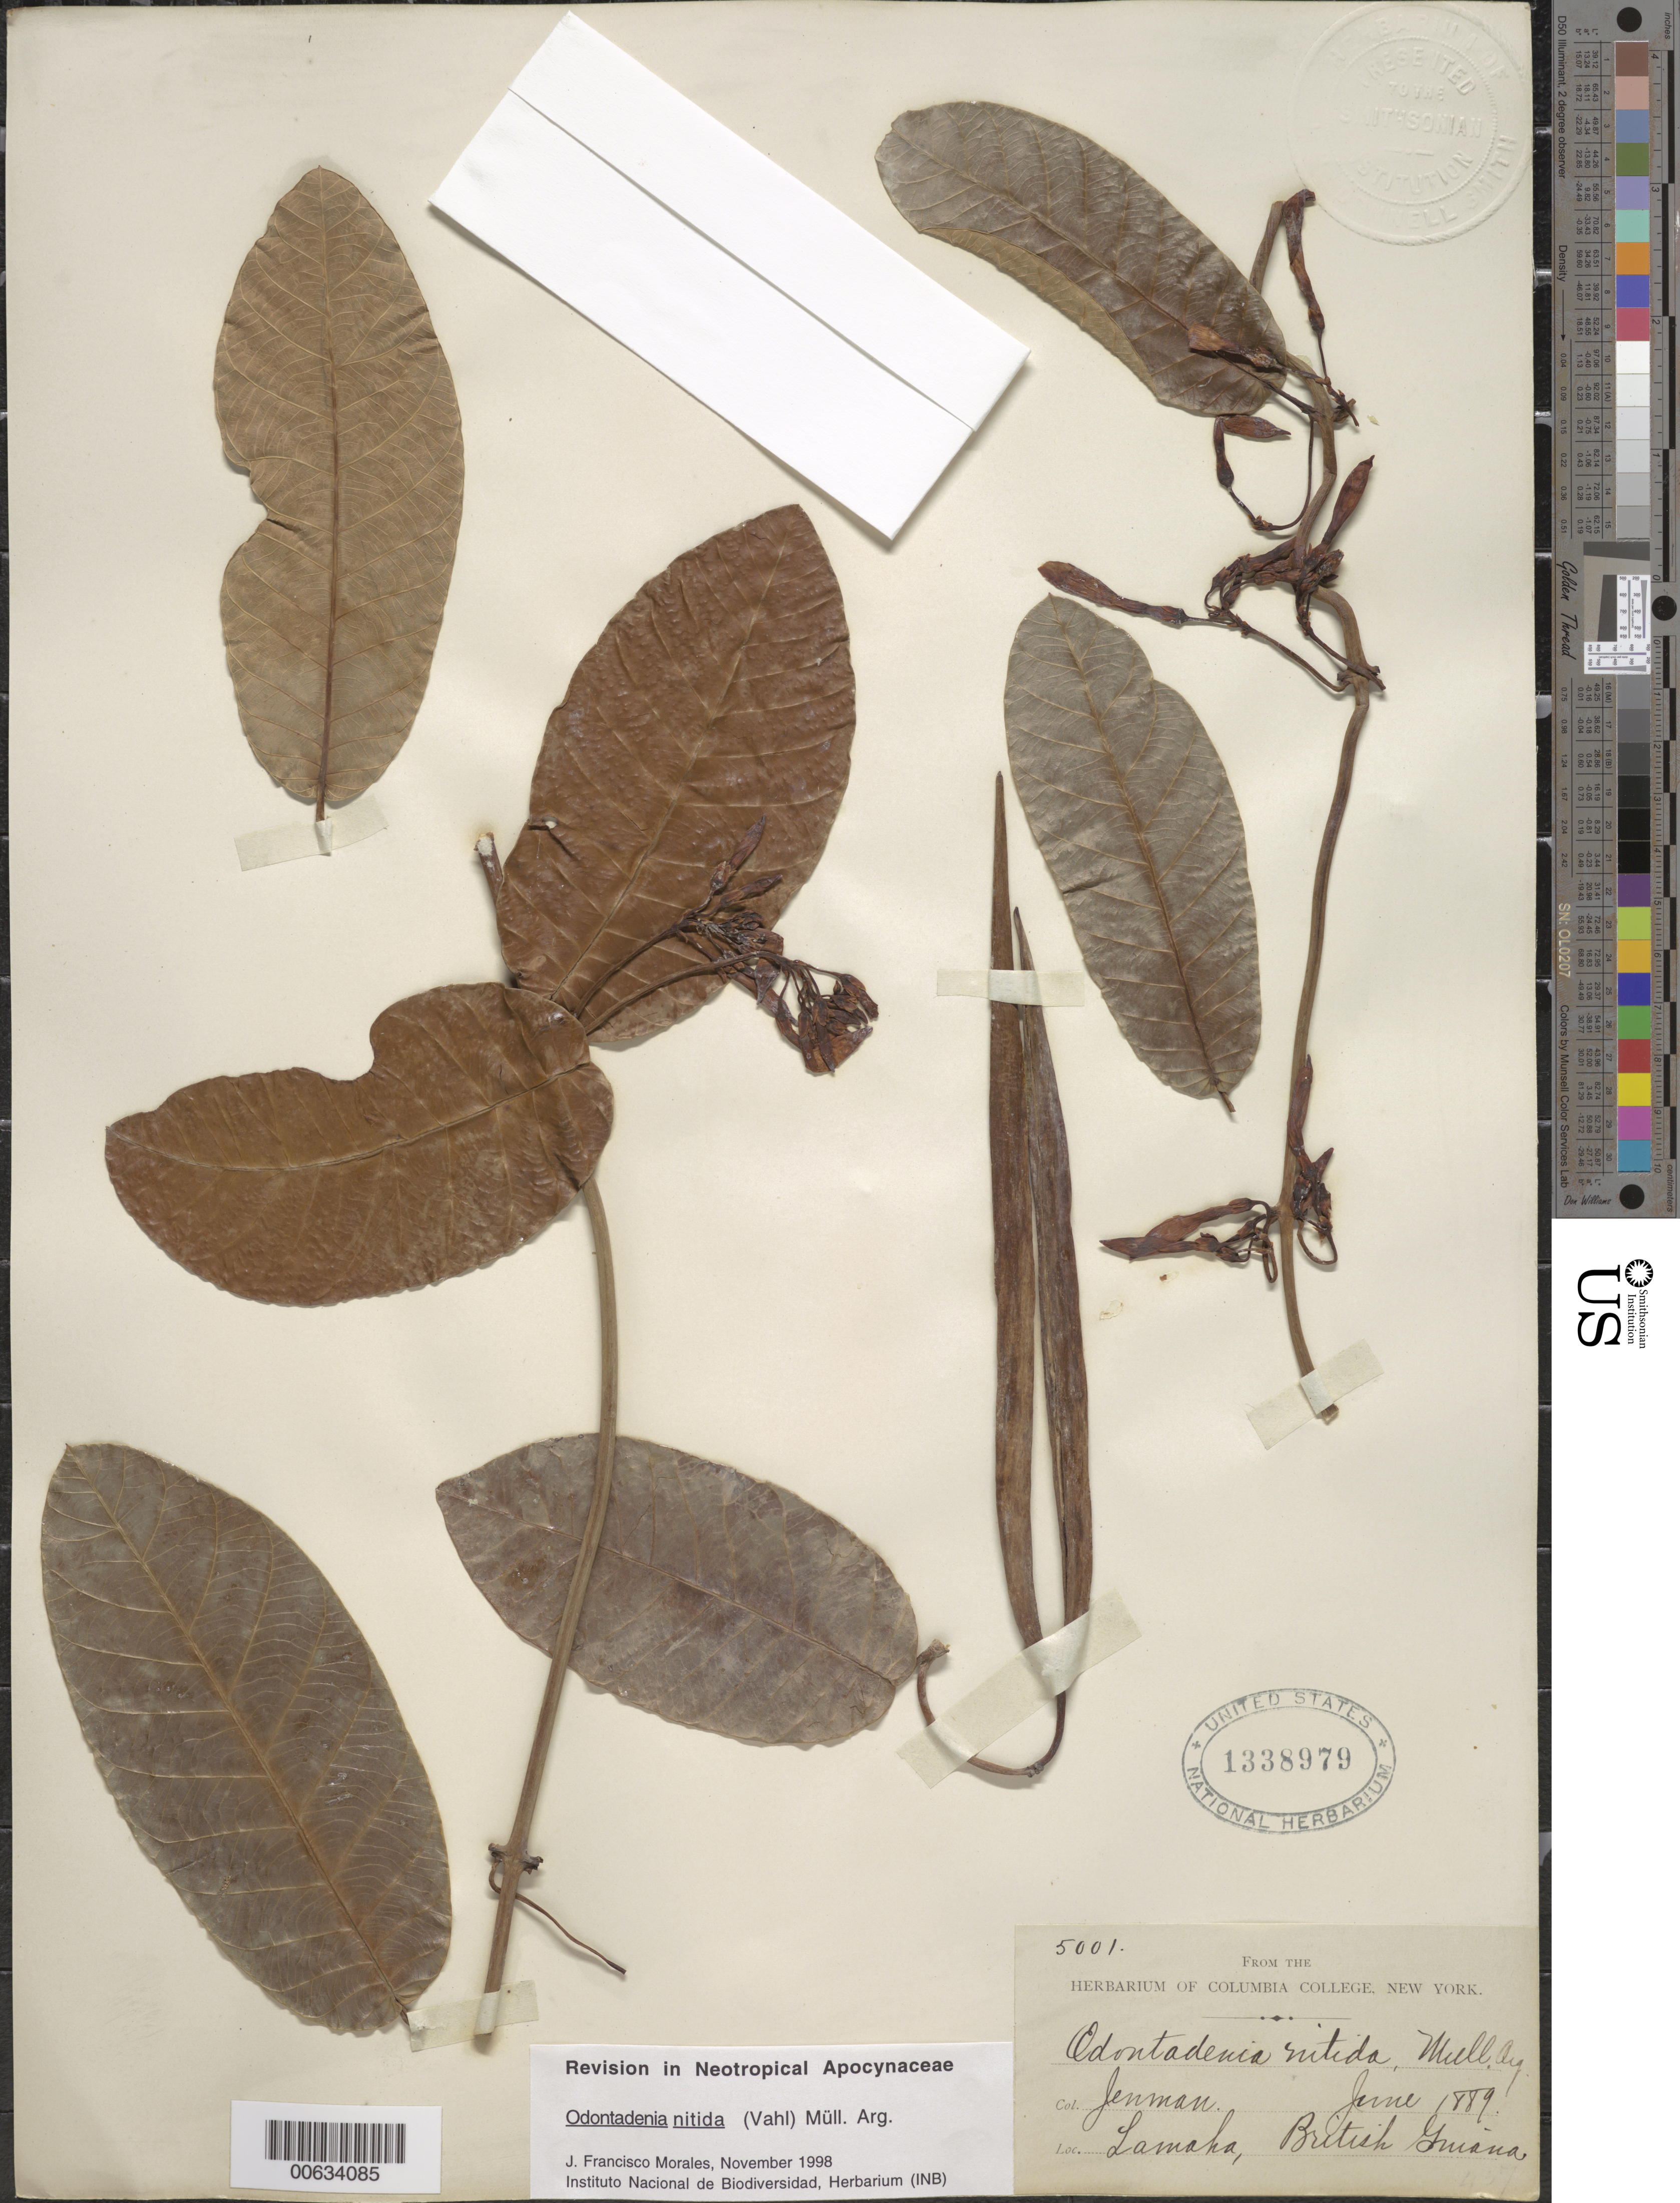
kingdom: Plantae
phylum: Tracheophyta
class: Magnoliopsida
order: Gentianales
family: Apocynaceae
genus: Odontadenia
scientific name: Odontadenia nitida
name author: (Vahl) Müll. Arg.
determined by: Morales, J. F.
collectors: G. S. Jenman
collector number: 5001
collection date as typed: June 1889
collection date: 1889-06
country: Guyana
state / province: Demerara-Mahaica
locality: Lamaha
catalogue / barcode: US 1338979